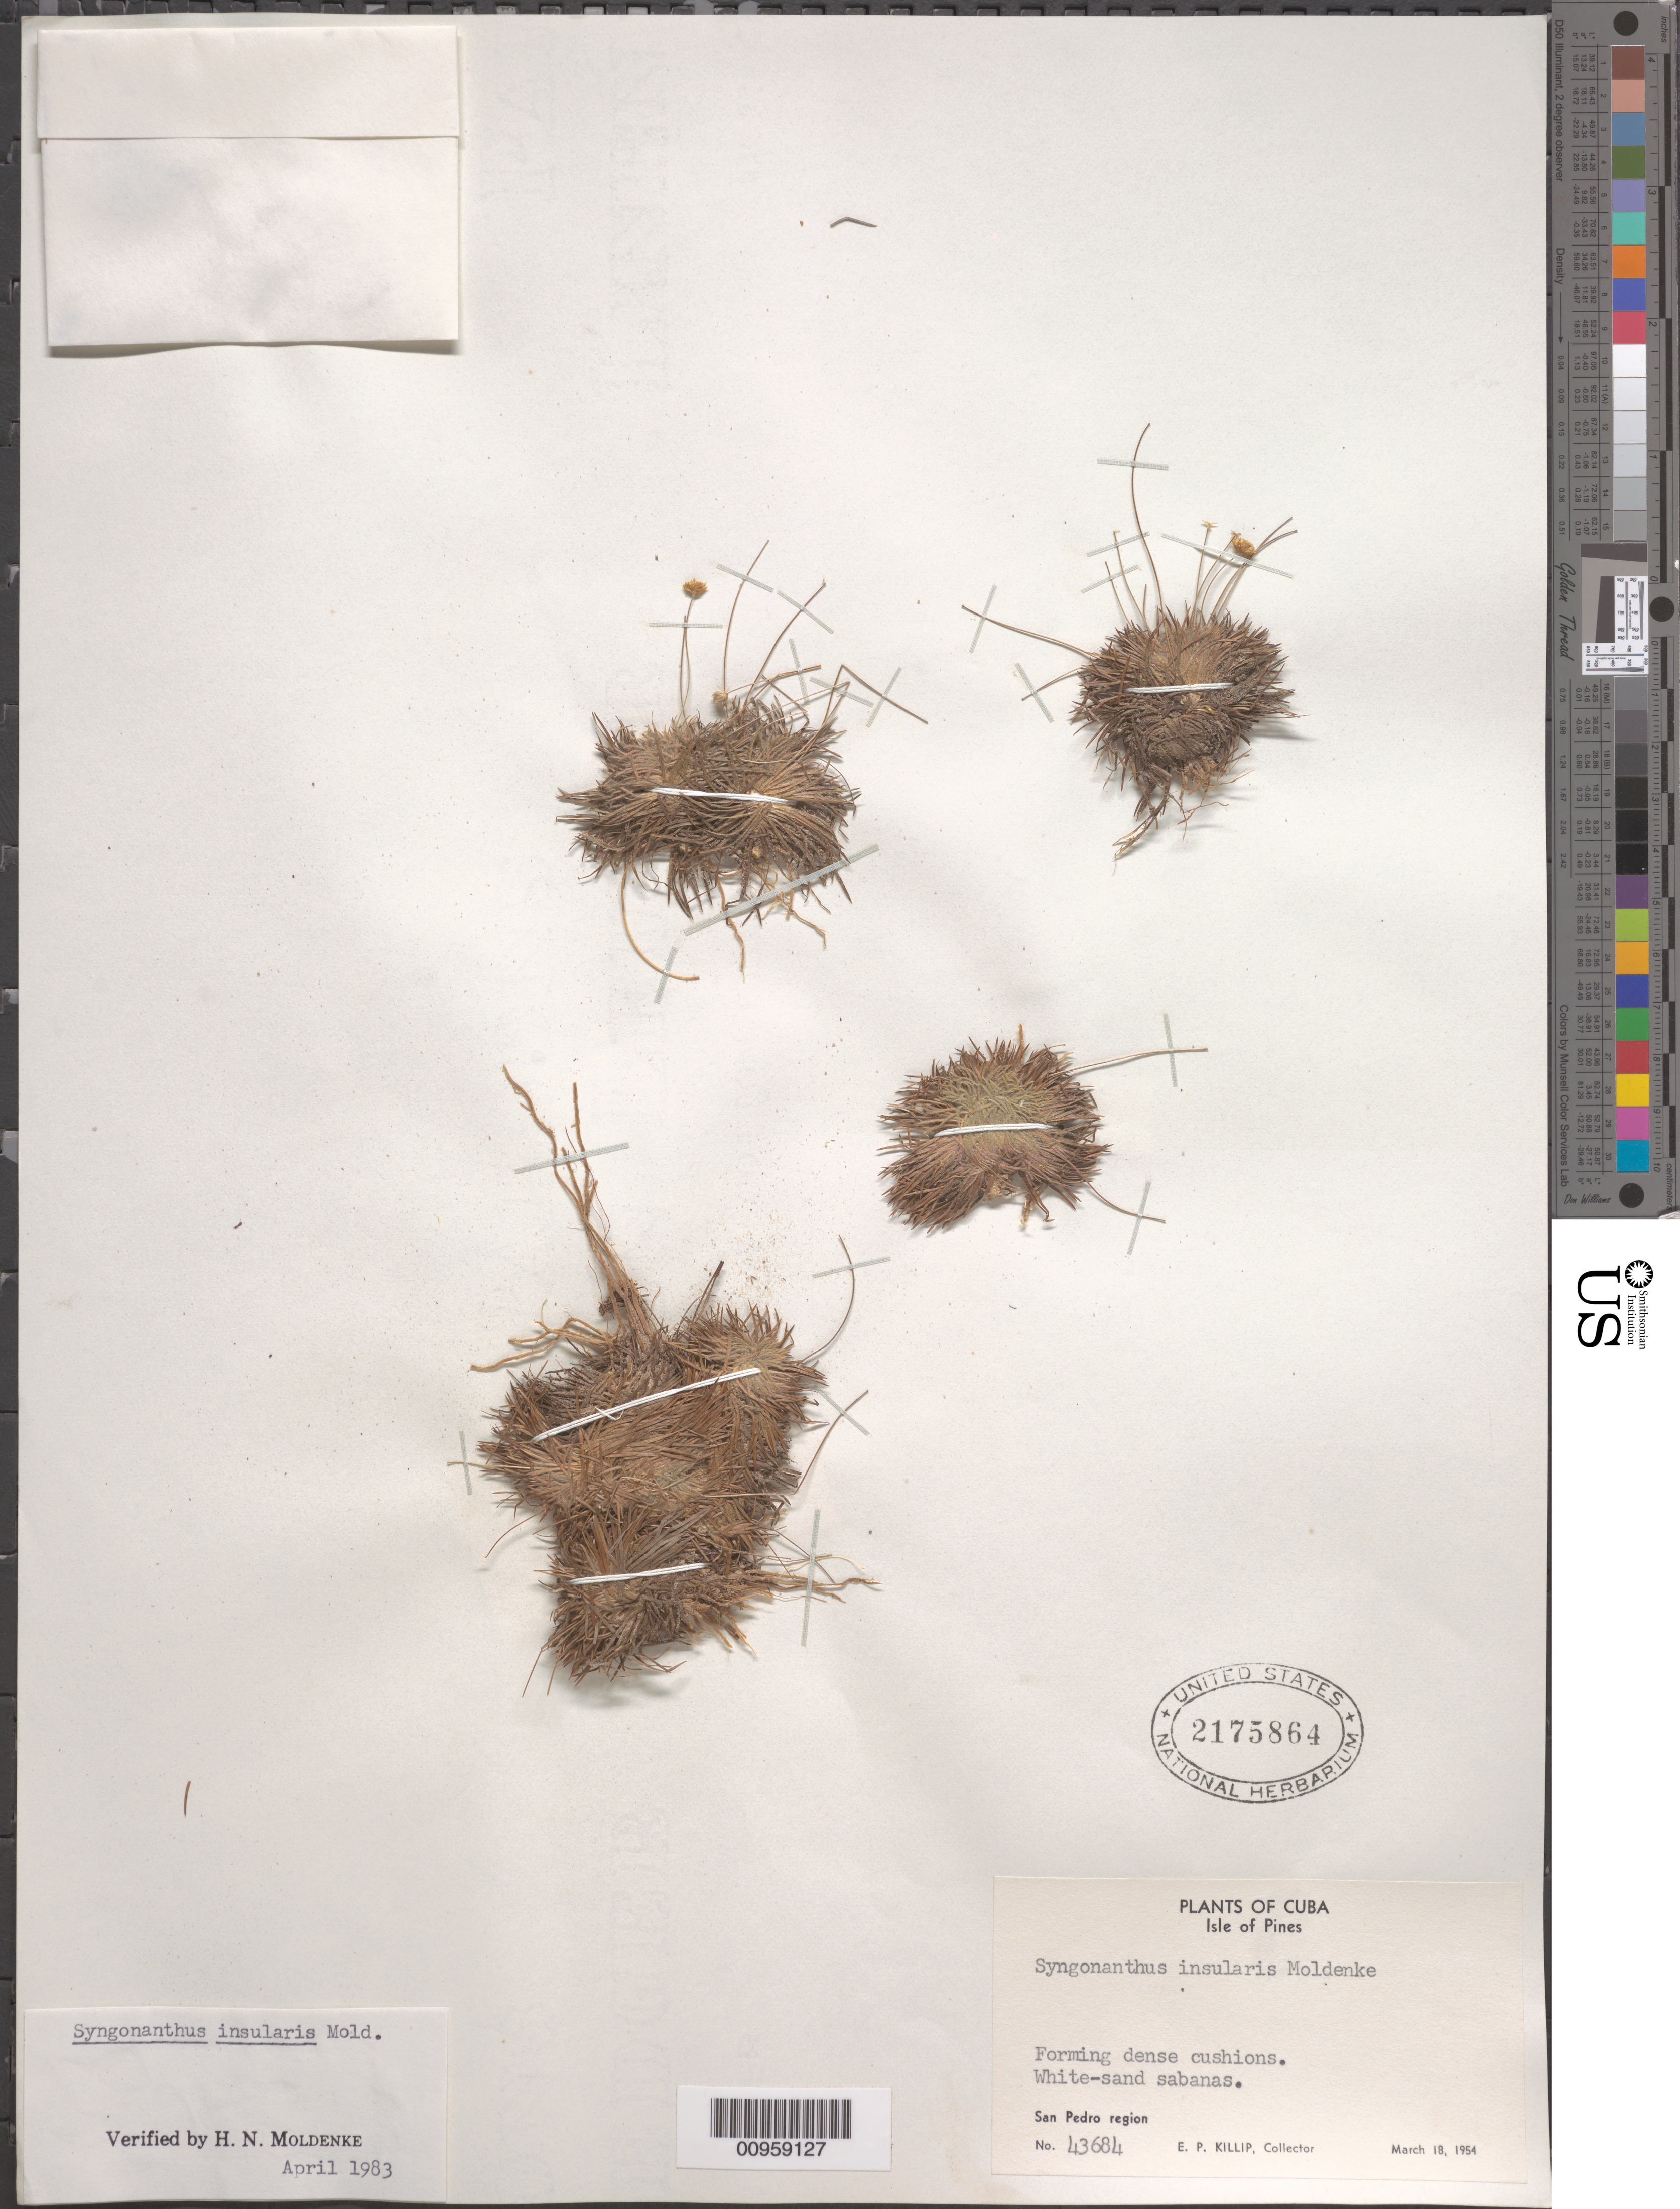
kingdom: Plantae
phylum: Tracheophyta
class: Liliopsida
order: Poales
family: Eriocaulaceae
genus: Syngonanthus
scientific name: Syngonanthus insularis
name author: Moldenke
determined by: Moldenke, H. N.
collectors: E. P. Killip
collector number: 43684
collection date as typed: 18 Mar 1954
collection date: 1954-03-18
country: Cuba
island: Isla de la Juventud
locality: San Pedro Region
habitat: White-sand sabanas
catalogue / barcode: US 2175864